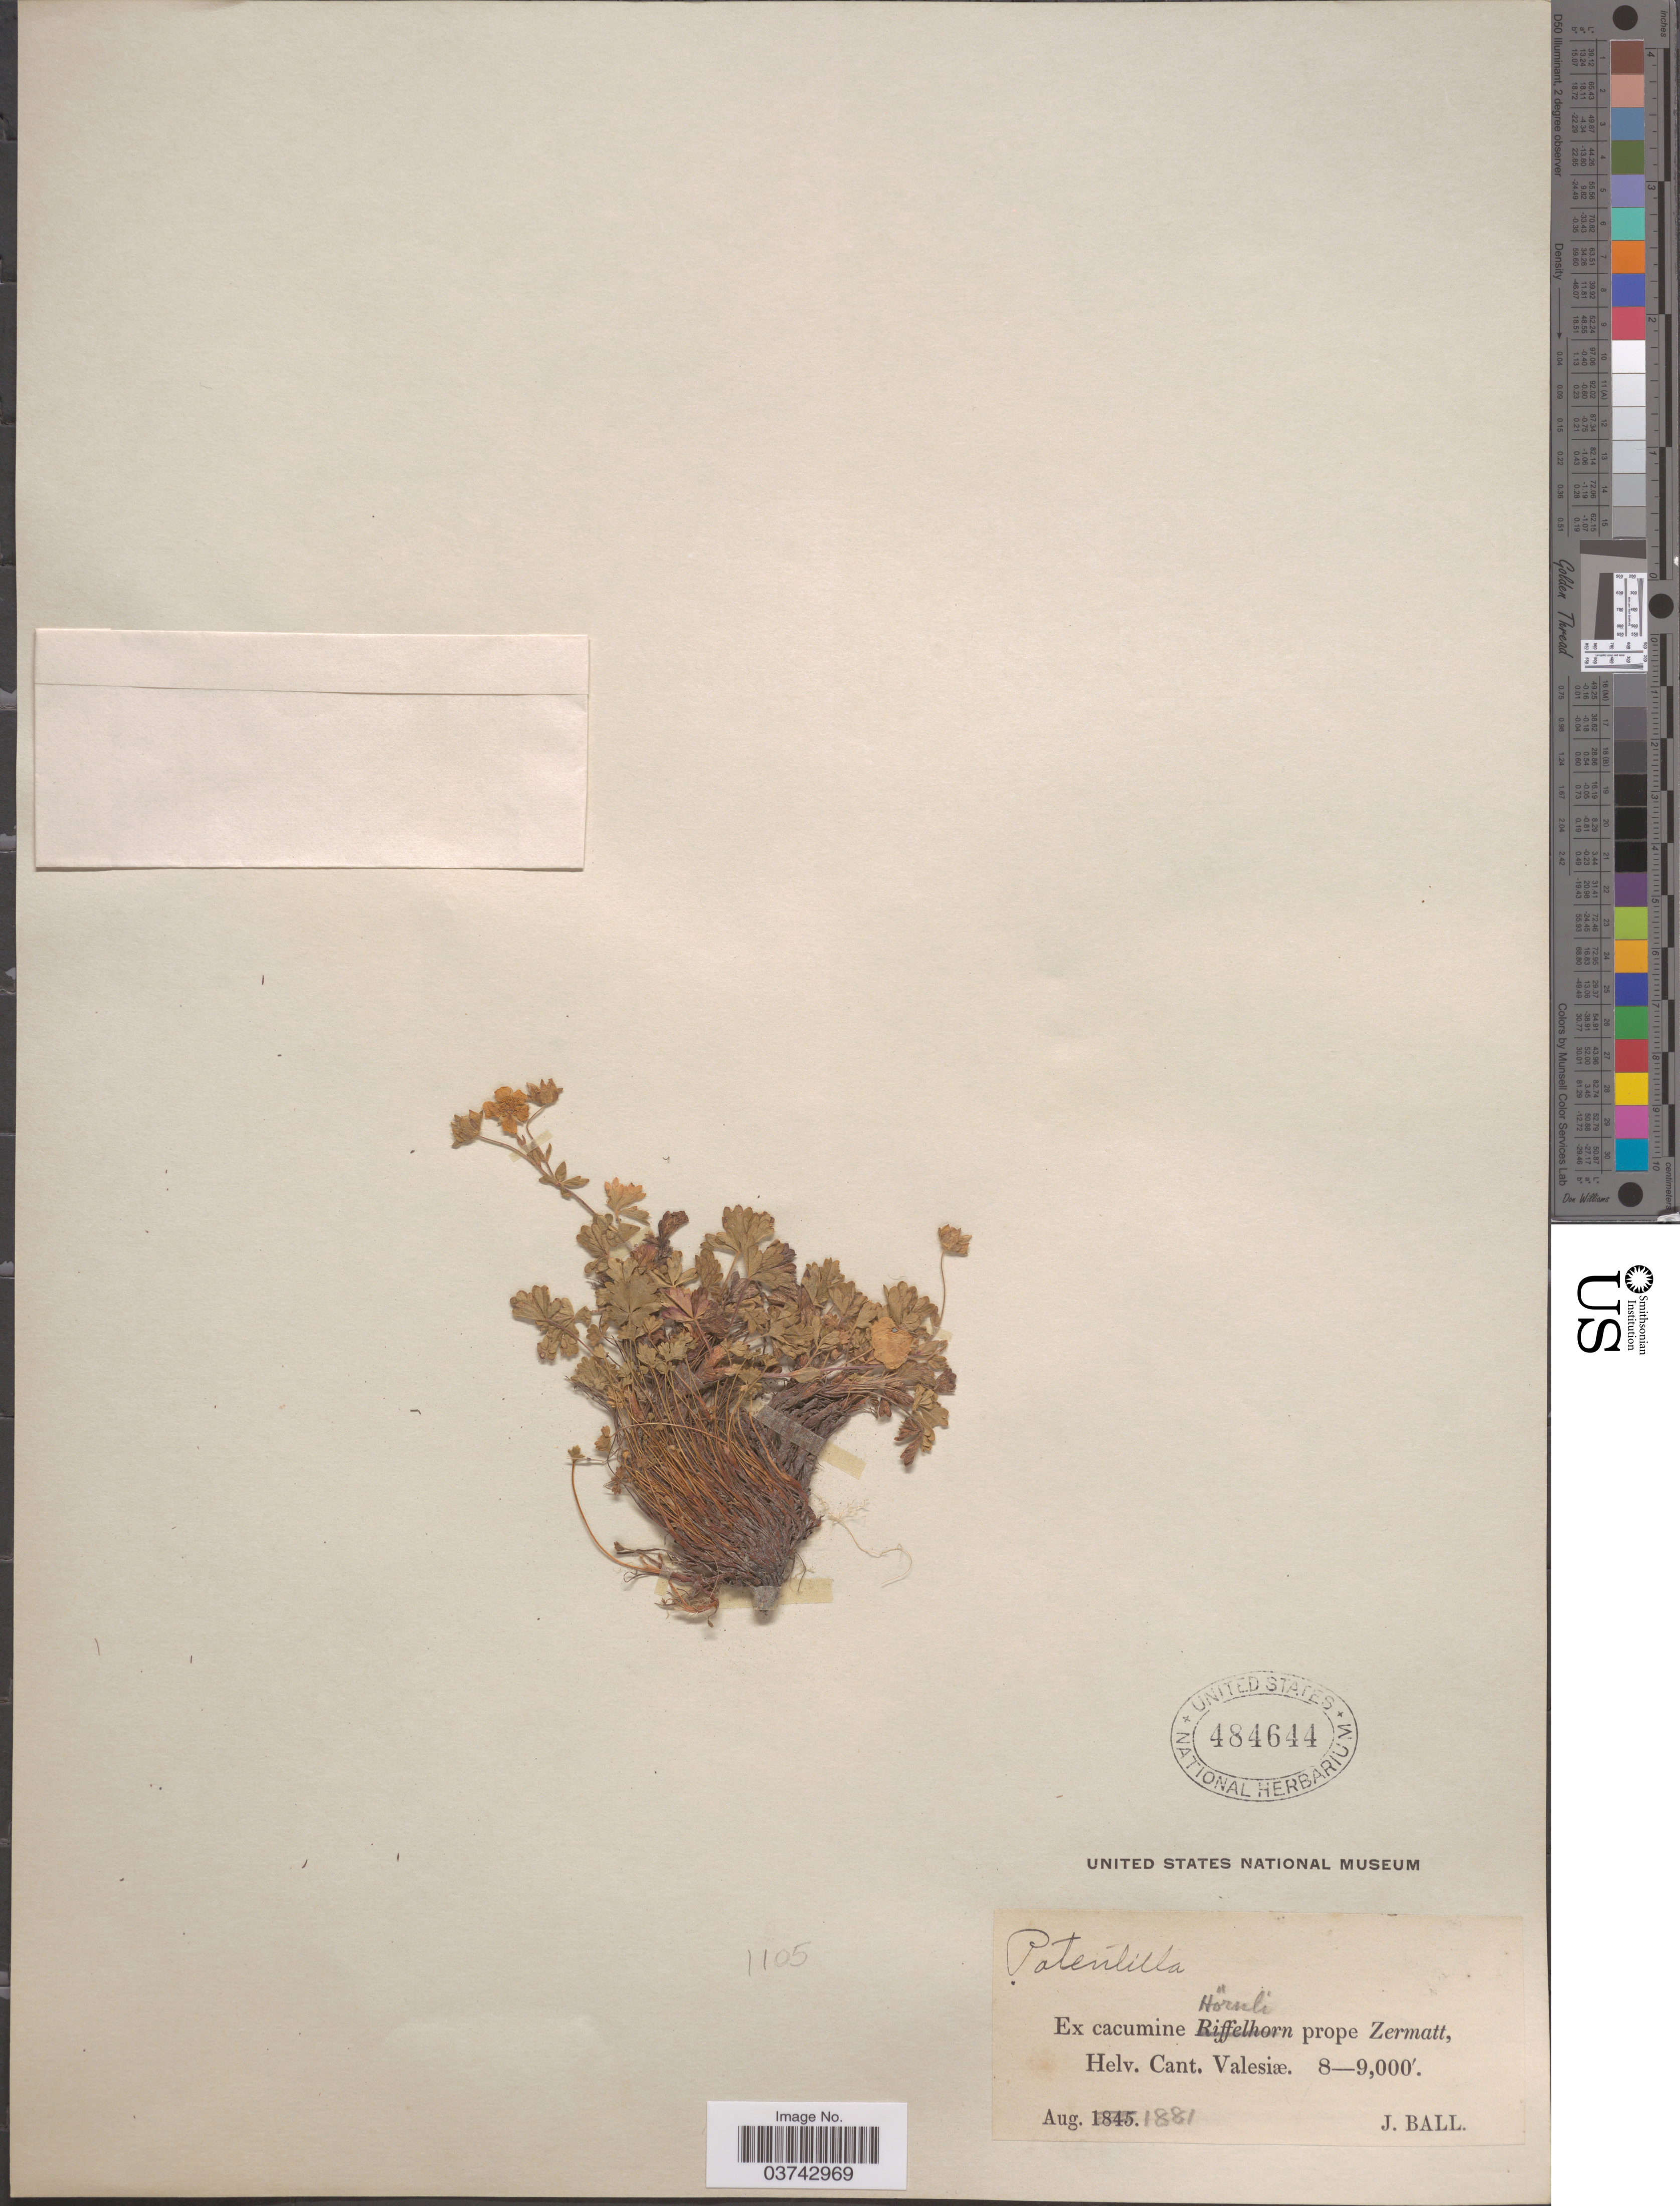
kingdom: Plantae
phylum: Tracheophyta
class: Magnoliopsida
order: Rosales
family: Rosaceae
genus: Potentilla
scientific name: Potentilla sp.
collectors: J. Ball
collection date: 1881-08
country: Switzerland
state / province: Valais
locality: Ex cacumine Hörnli prope Zermatt, Helv. Cant. Valesiæ.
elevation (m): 2438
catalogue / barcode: US 484644